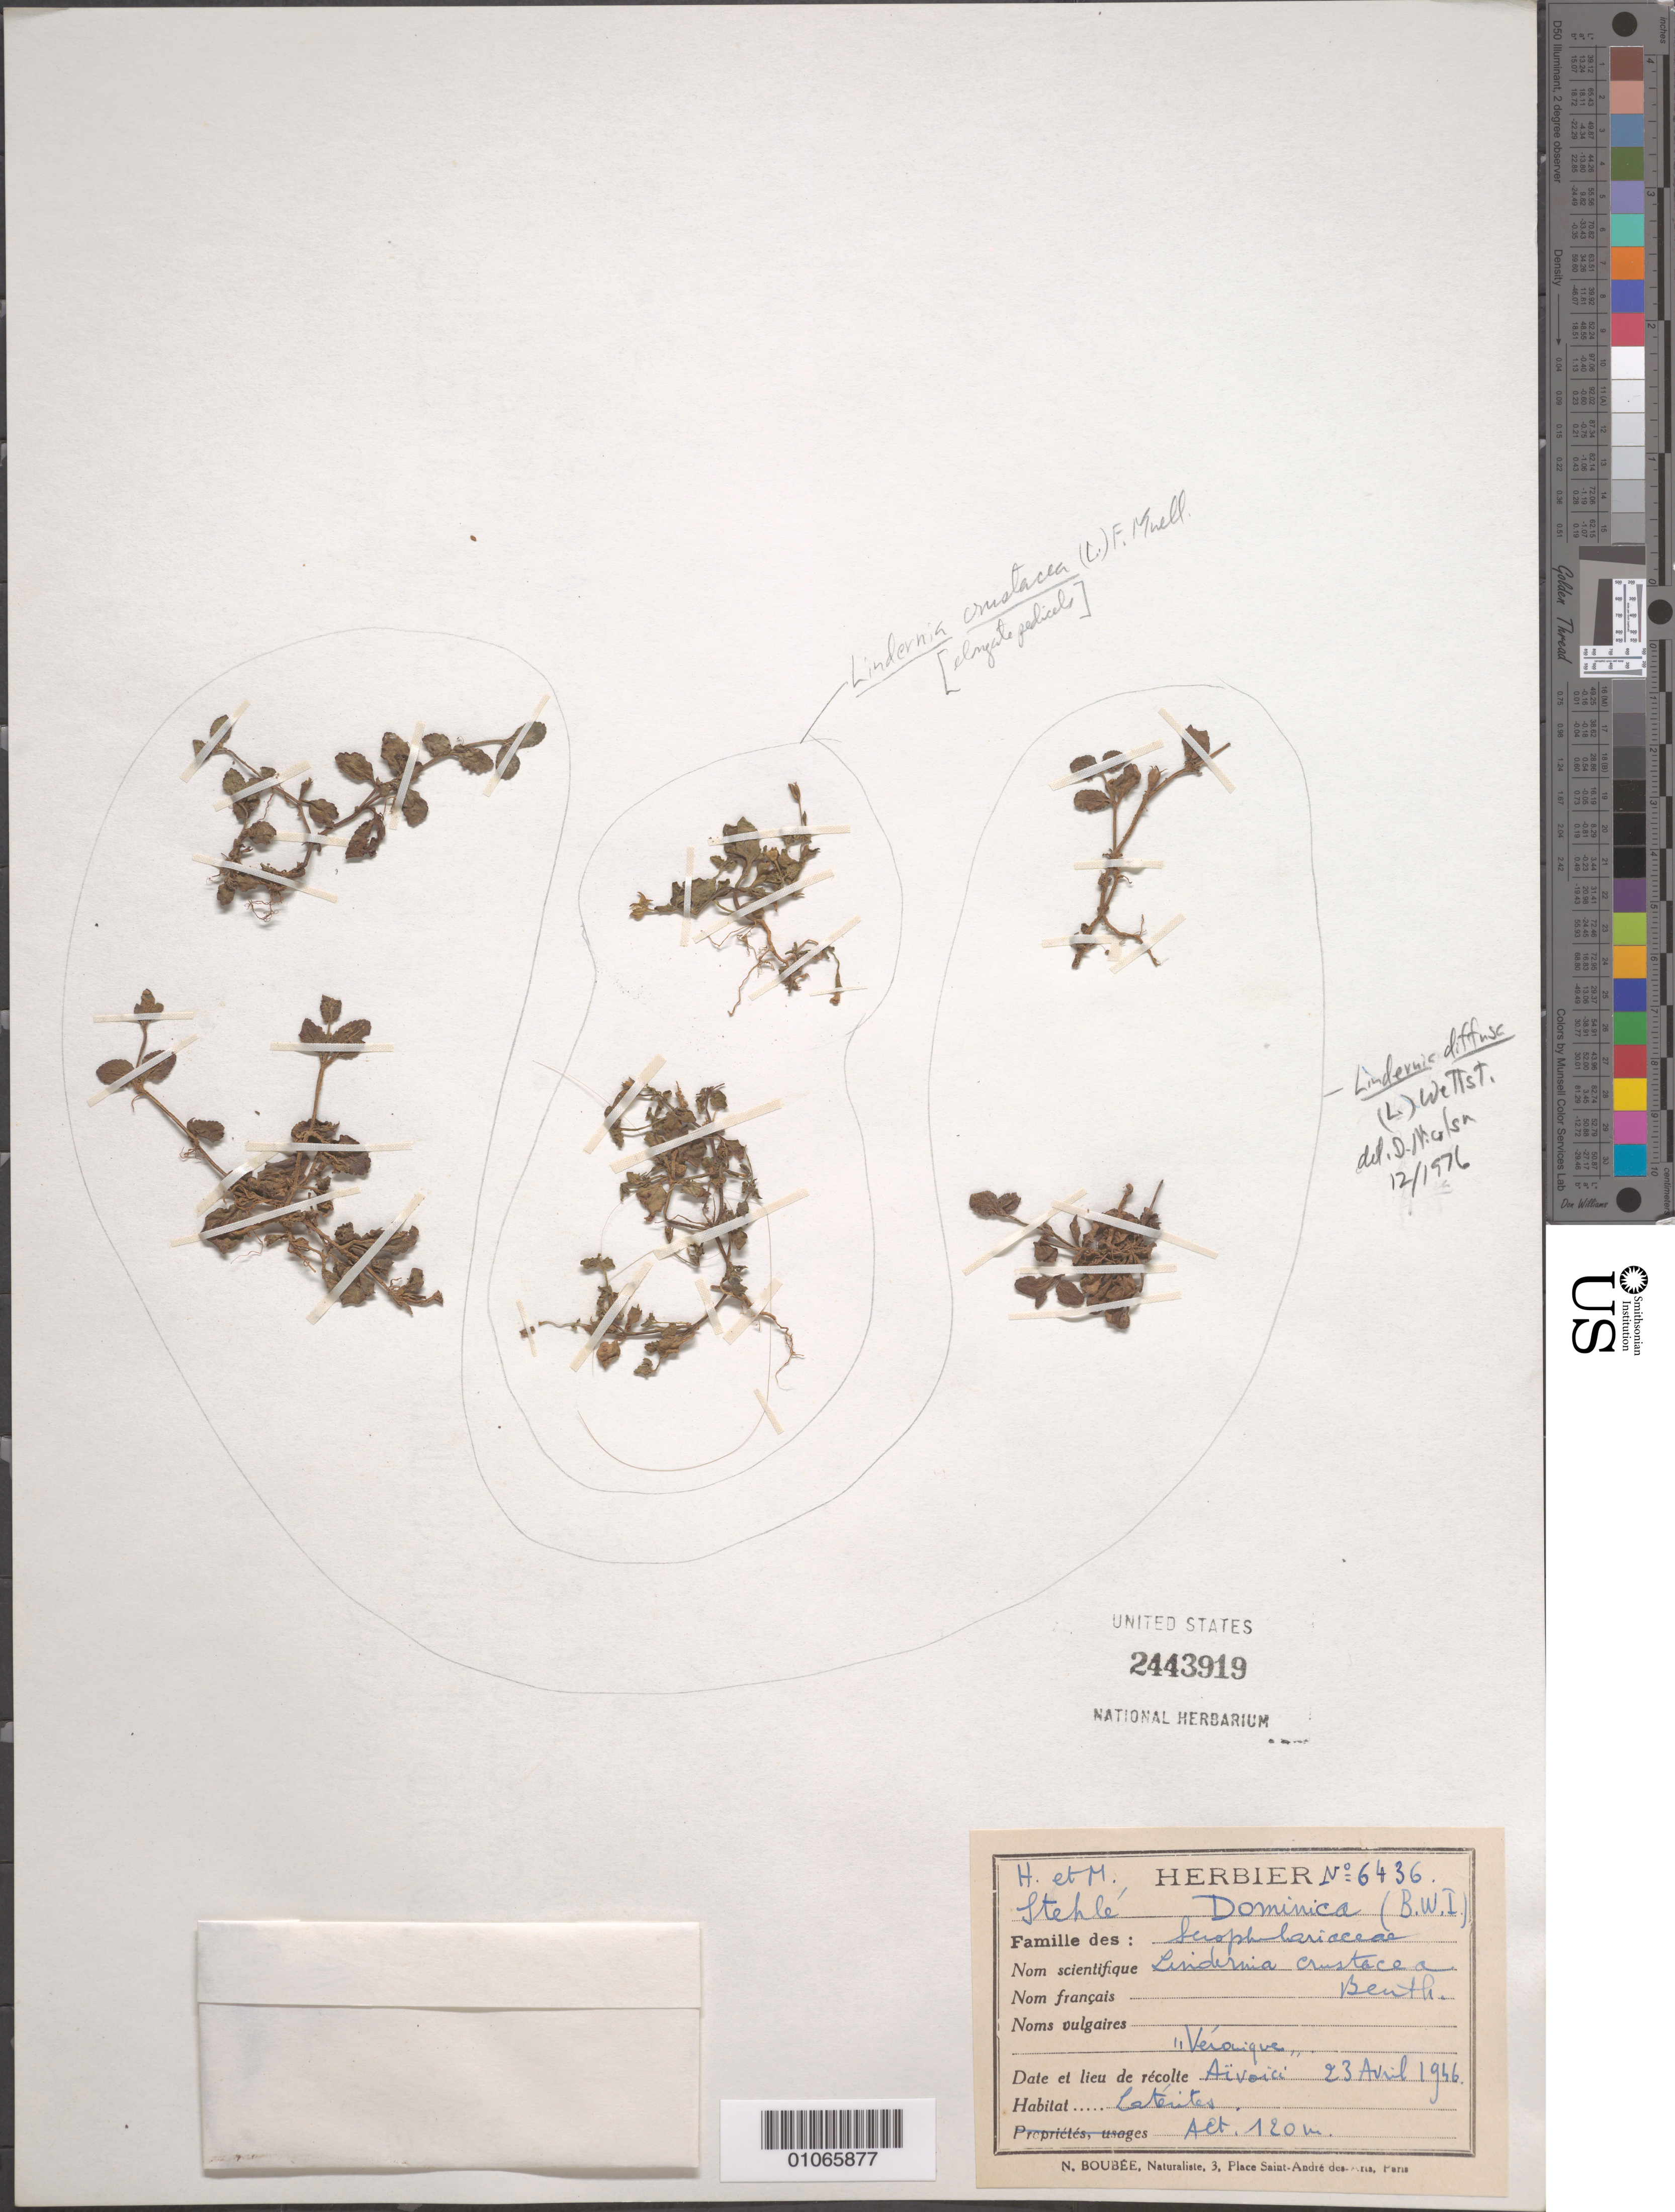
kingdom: Plantae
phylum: Tracheophyta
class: Magnoliopsida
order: Lamiales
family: Linderniaceae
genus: Lindernia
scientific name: Lindernia crustacea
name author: (L.) F. Muell.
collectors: H. Stehlé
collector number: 6436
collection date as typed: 23 Apr 1946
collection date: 1946-04-23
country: Martinique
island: Martinique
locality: Laterite soil.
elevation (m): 120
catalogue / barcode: US 2443919